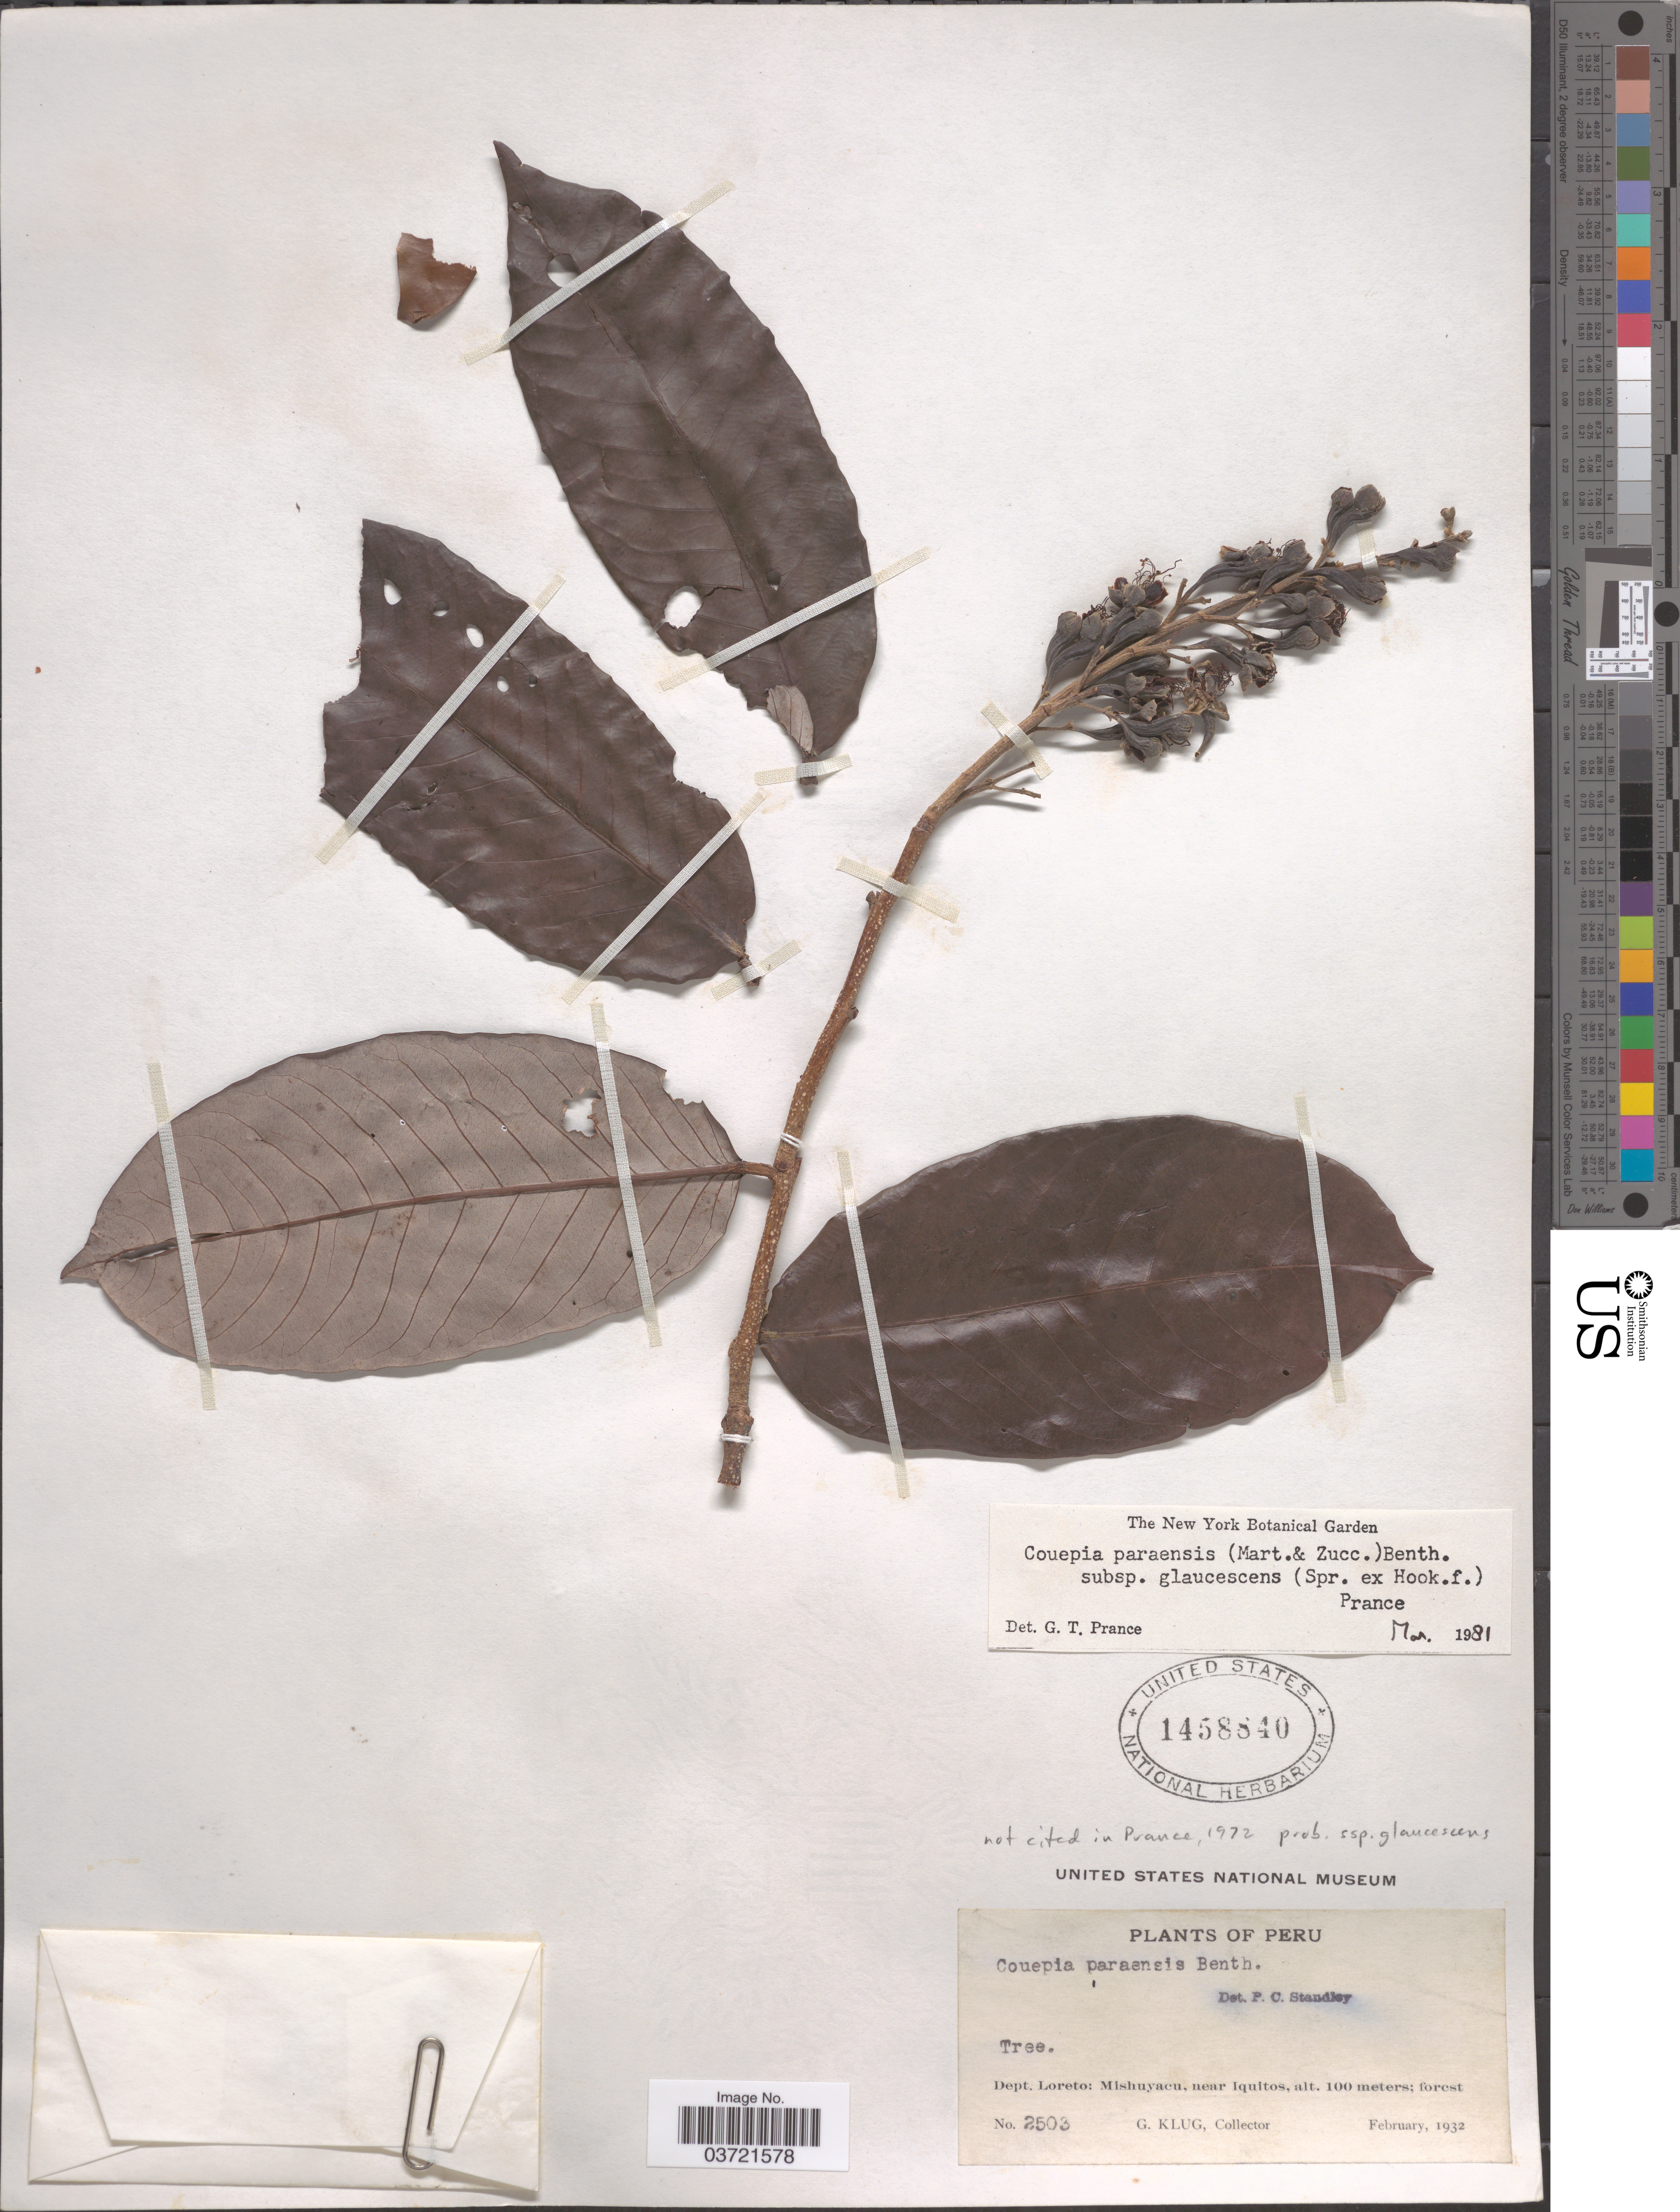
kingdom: Plantae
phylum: Tracheophyta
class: Magnoliopsida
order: Malpighiales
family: Chrysobalanaceae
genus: Couepia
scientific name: Couepia paraensis subsp. glaucescens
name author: (Spruce ex Hook. f.) Prance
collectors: G. Klug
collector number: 2503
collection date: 1932-02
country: Peru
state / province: Loreto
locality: Dept. Loreto: Mishuyacu, near Iquitos.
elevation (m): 100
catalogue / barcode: US 1458840